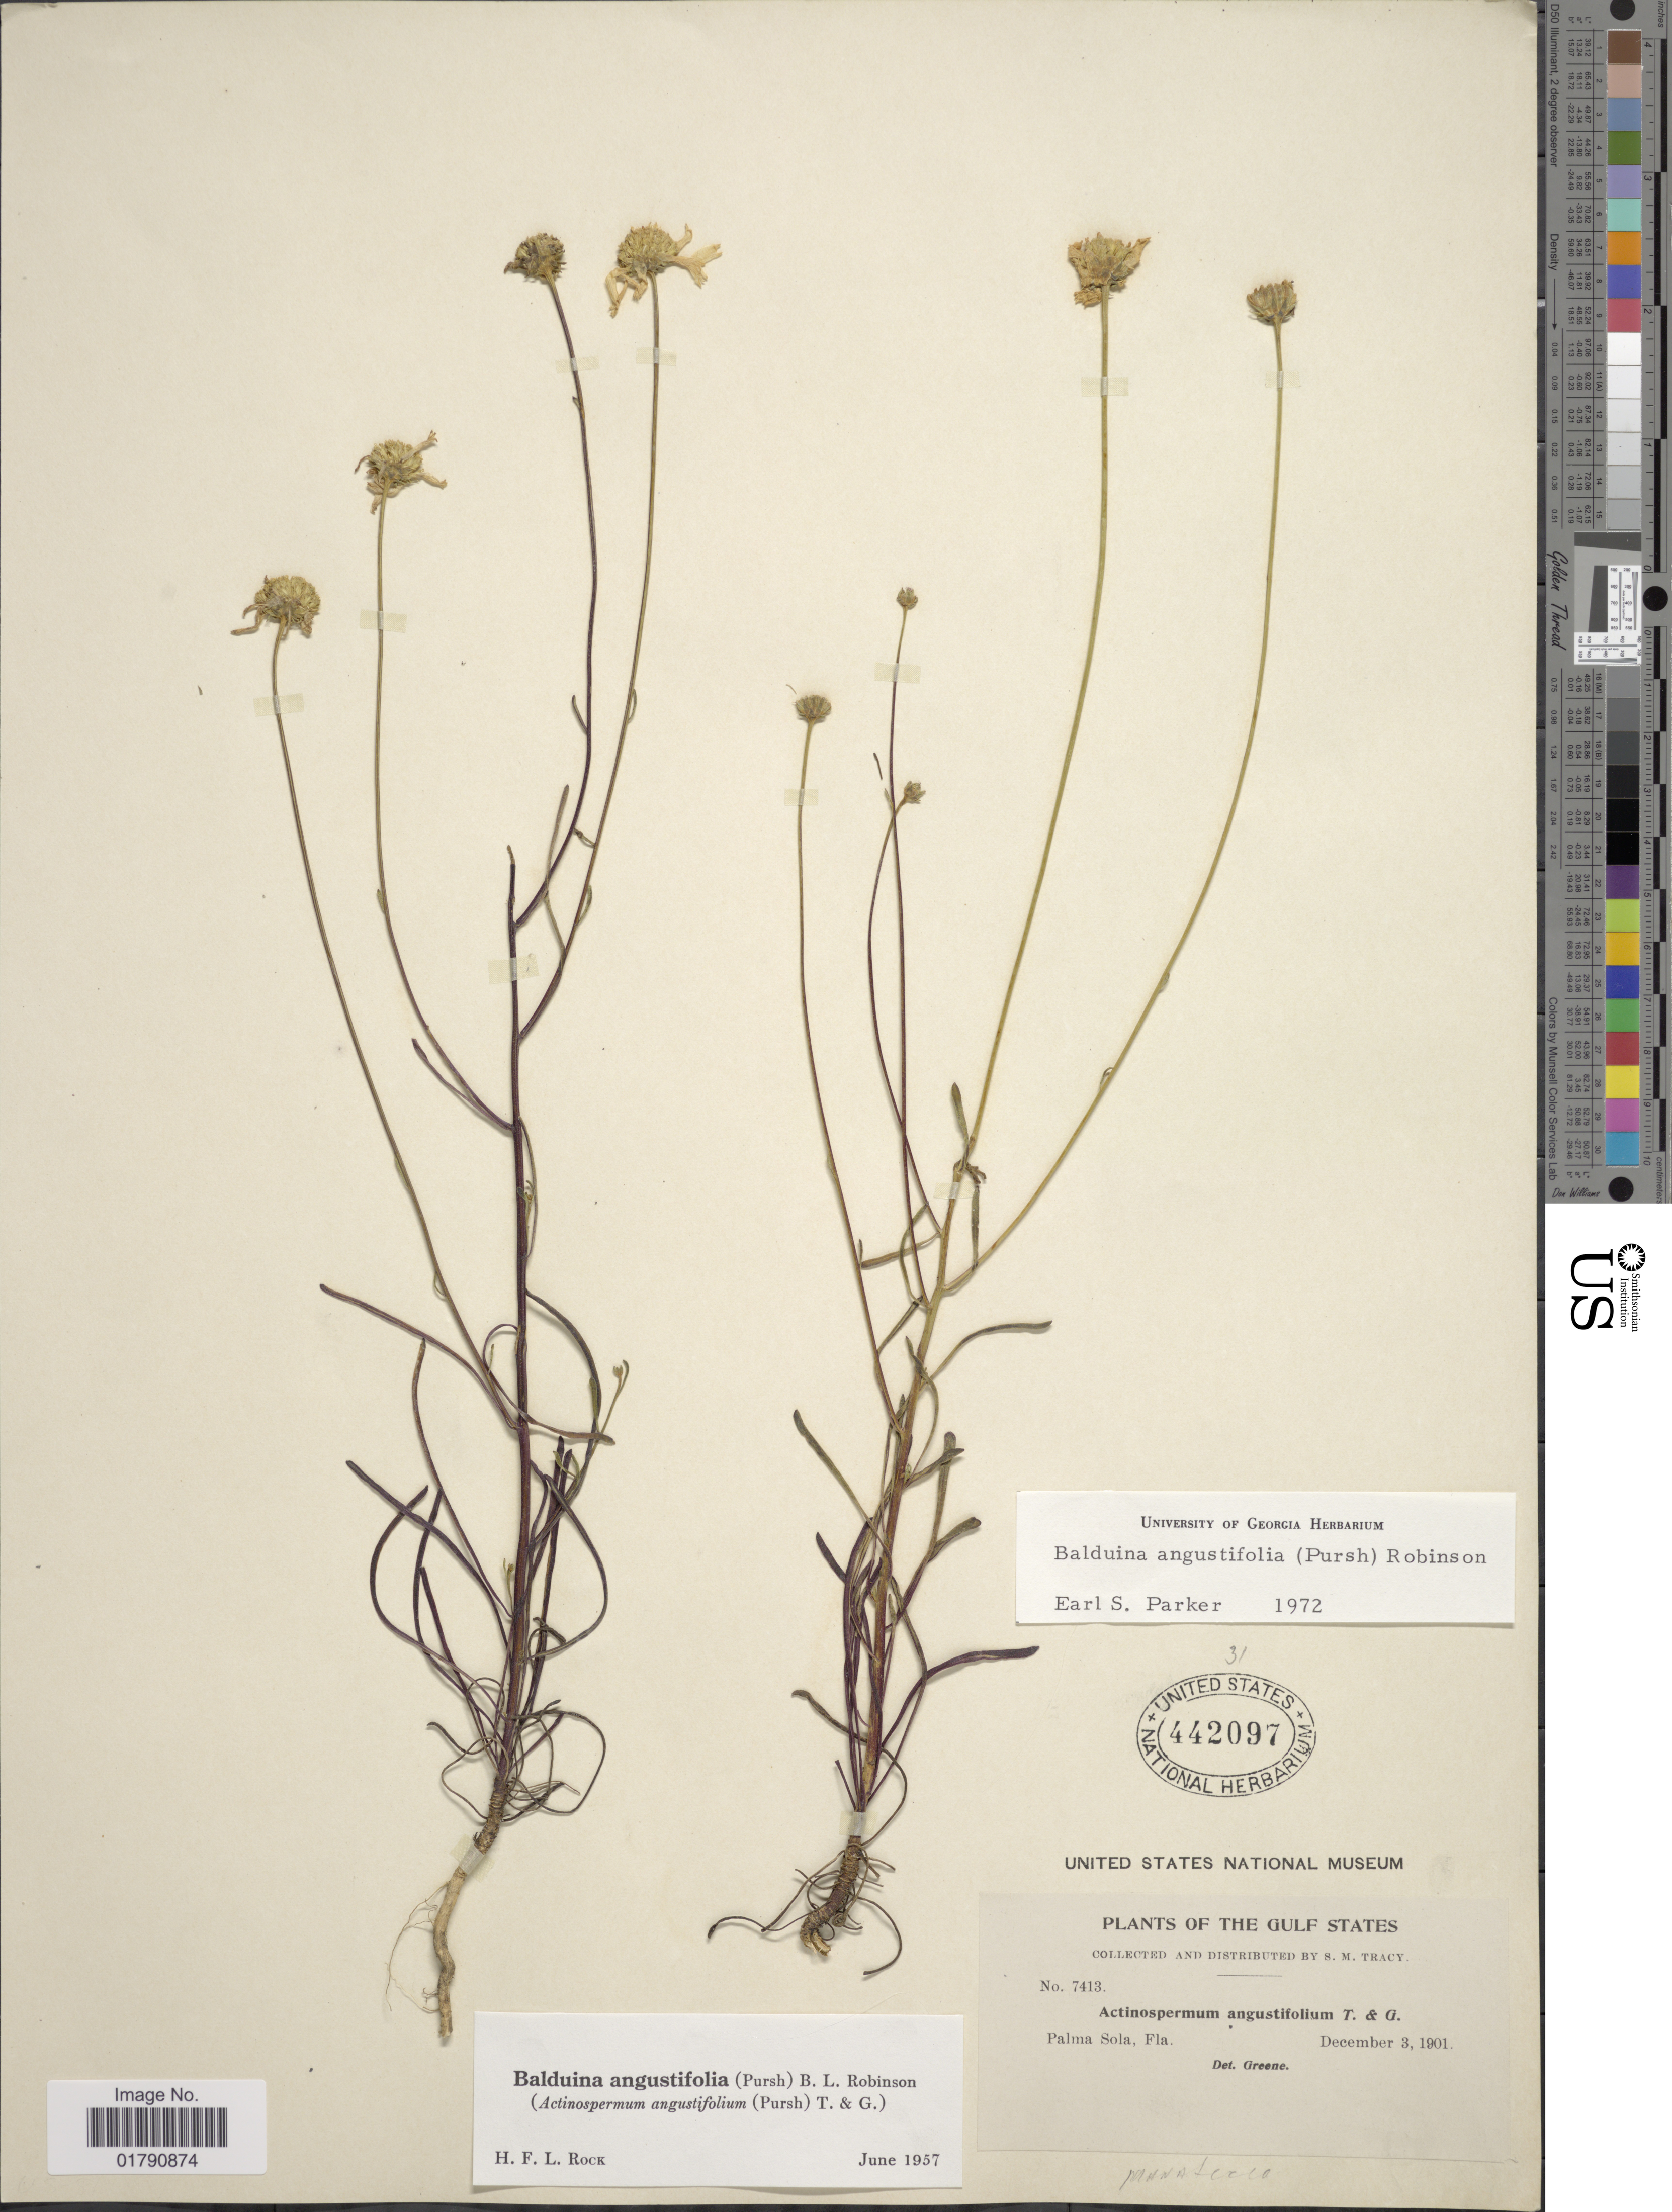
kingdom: Plantae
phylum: Tracheophyta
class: Magnoliopsida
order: Asterales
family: Asteraceae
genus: Balduina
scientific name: Balduina angustifolia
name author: (Pursh) B.L. Rob.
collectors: S. M. Tracy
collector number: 7413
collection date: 1901-12-03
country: United States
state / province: Florida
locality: The Gulf States, Palma Sola, Fla.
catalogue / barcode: US 442097